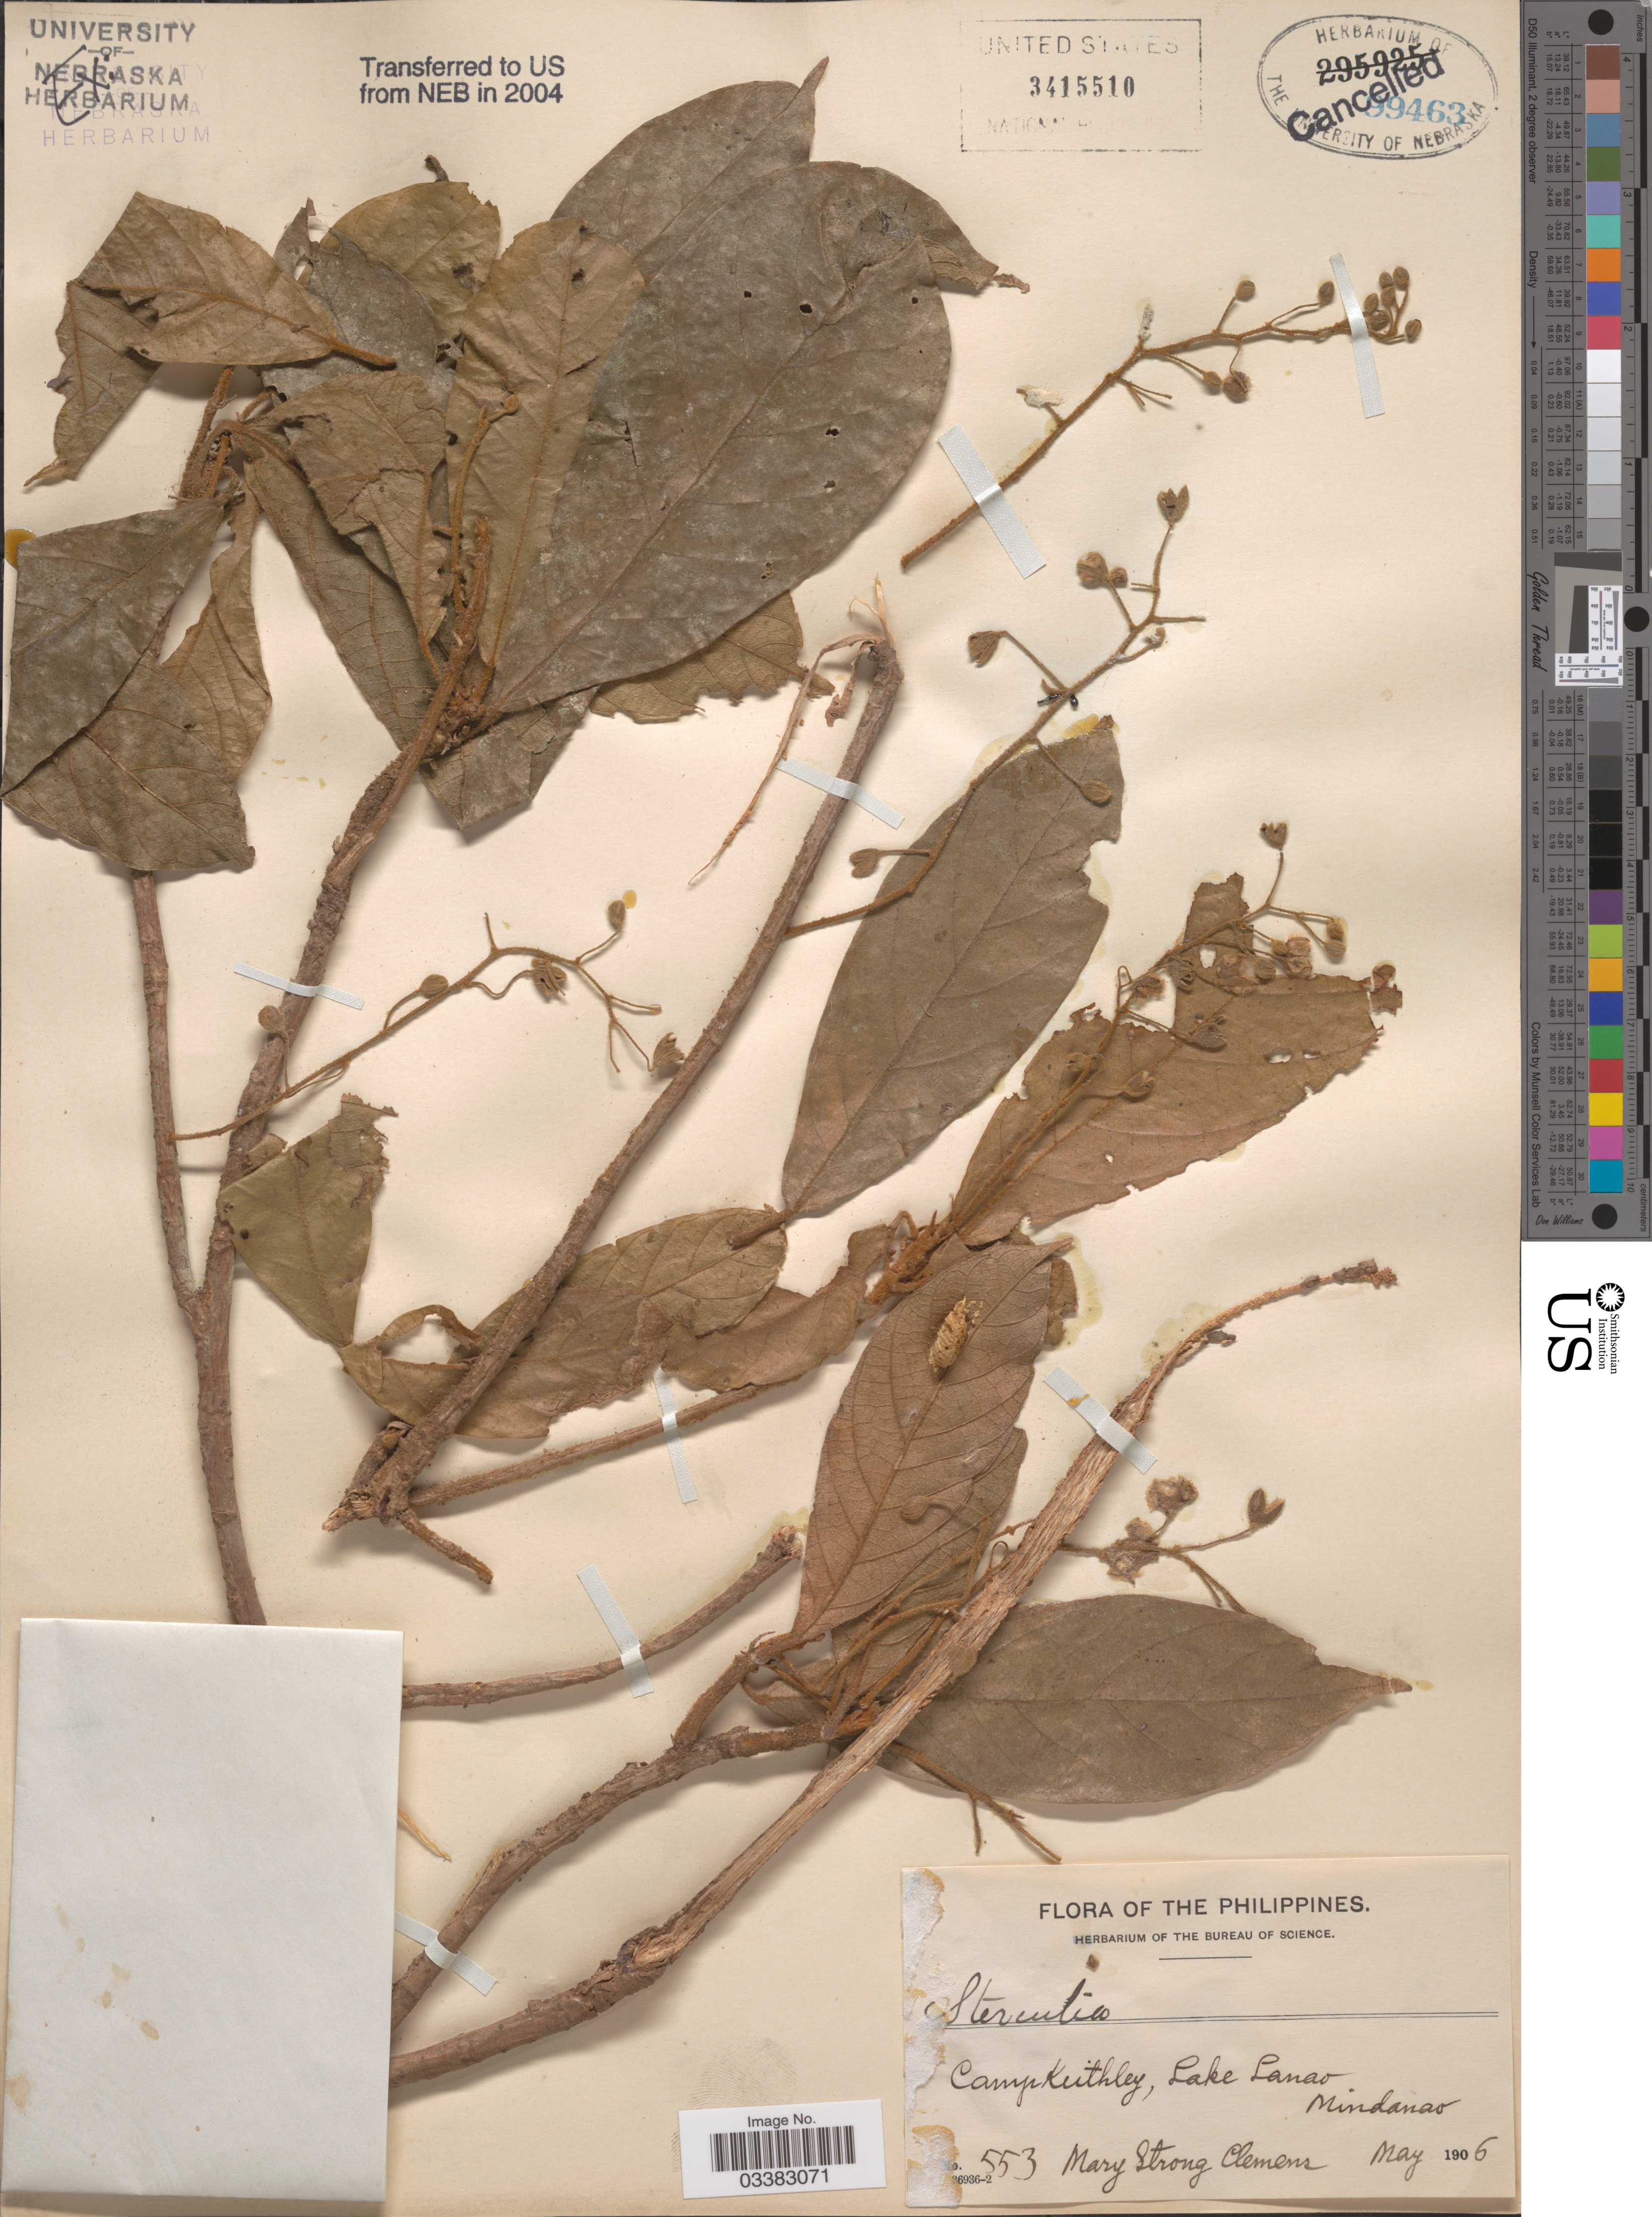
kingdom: Plantae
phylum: Tracheophyta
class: Magnoliopsida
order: Malvales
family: Malvaceae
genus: Sterculia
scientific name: Sterculia sp.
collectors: M. S. Clemens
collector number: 553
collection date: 1906-05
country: Philippines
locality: Camp Keithley, Lake Lanao, Mindanao.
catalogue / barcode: US 3415510